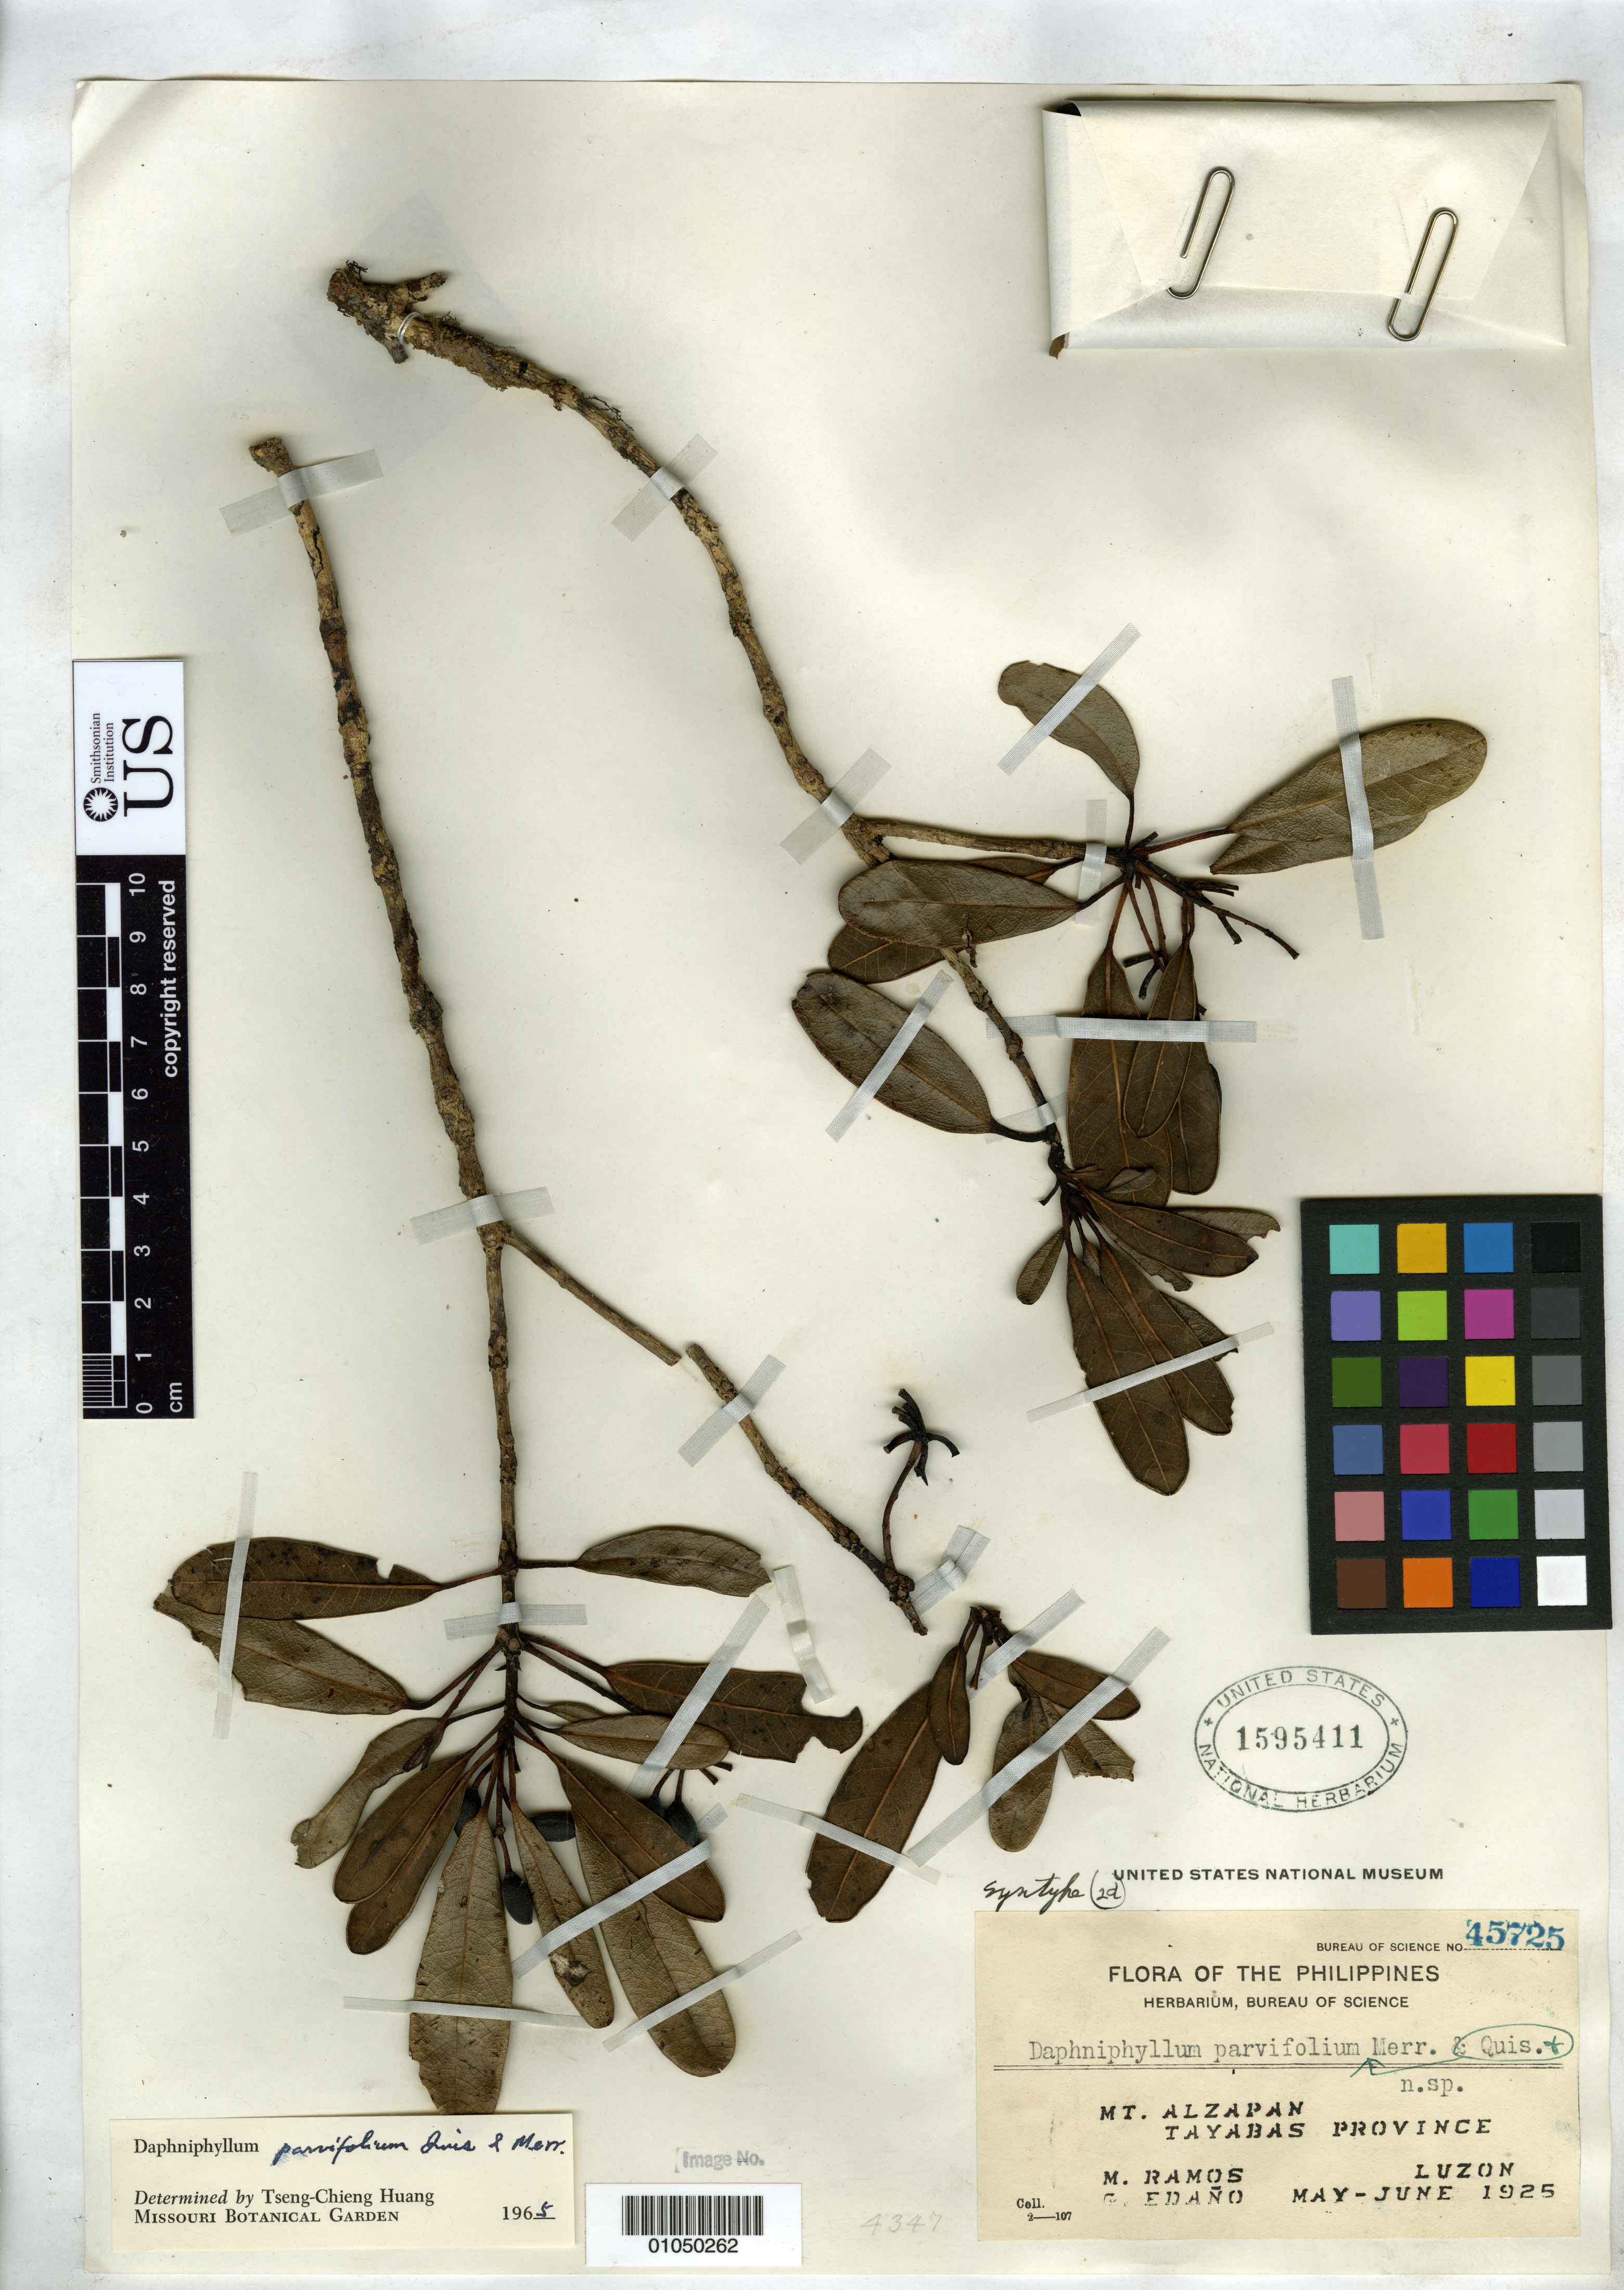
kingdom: Plantae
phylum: Tracheophyta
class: Magnoliopsida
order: Saxifragales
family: Daphniphyllaceae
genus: Daphniphyllum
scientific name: Daphniphyllum parvifolium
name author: Quisumb. & Merr.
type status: Syntype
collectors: M. Ramos & G. Edaño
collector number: Bur. Sci. 45725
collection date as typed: May 1925 to -- Jun 1925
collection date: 1925-05/1925-06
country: Philippines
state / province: Calabarzon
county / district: Quezon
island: Luzon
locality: Mt. Alzapan, Tayabas Province.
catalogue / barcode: US 1595411